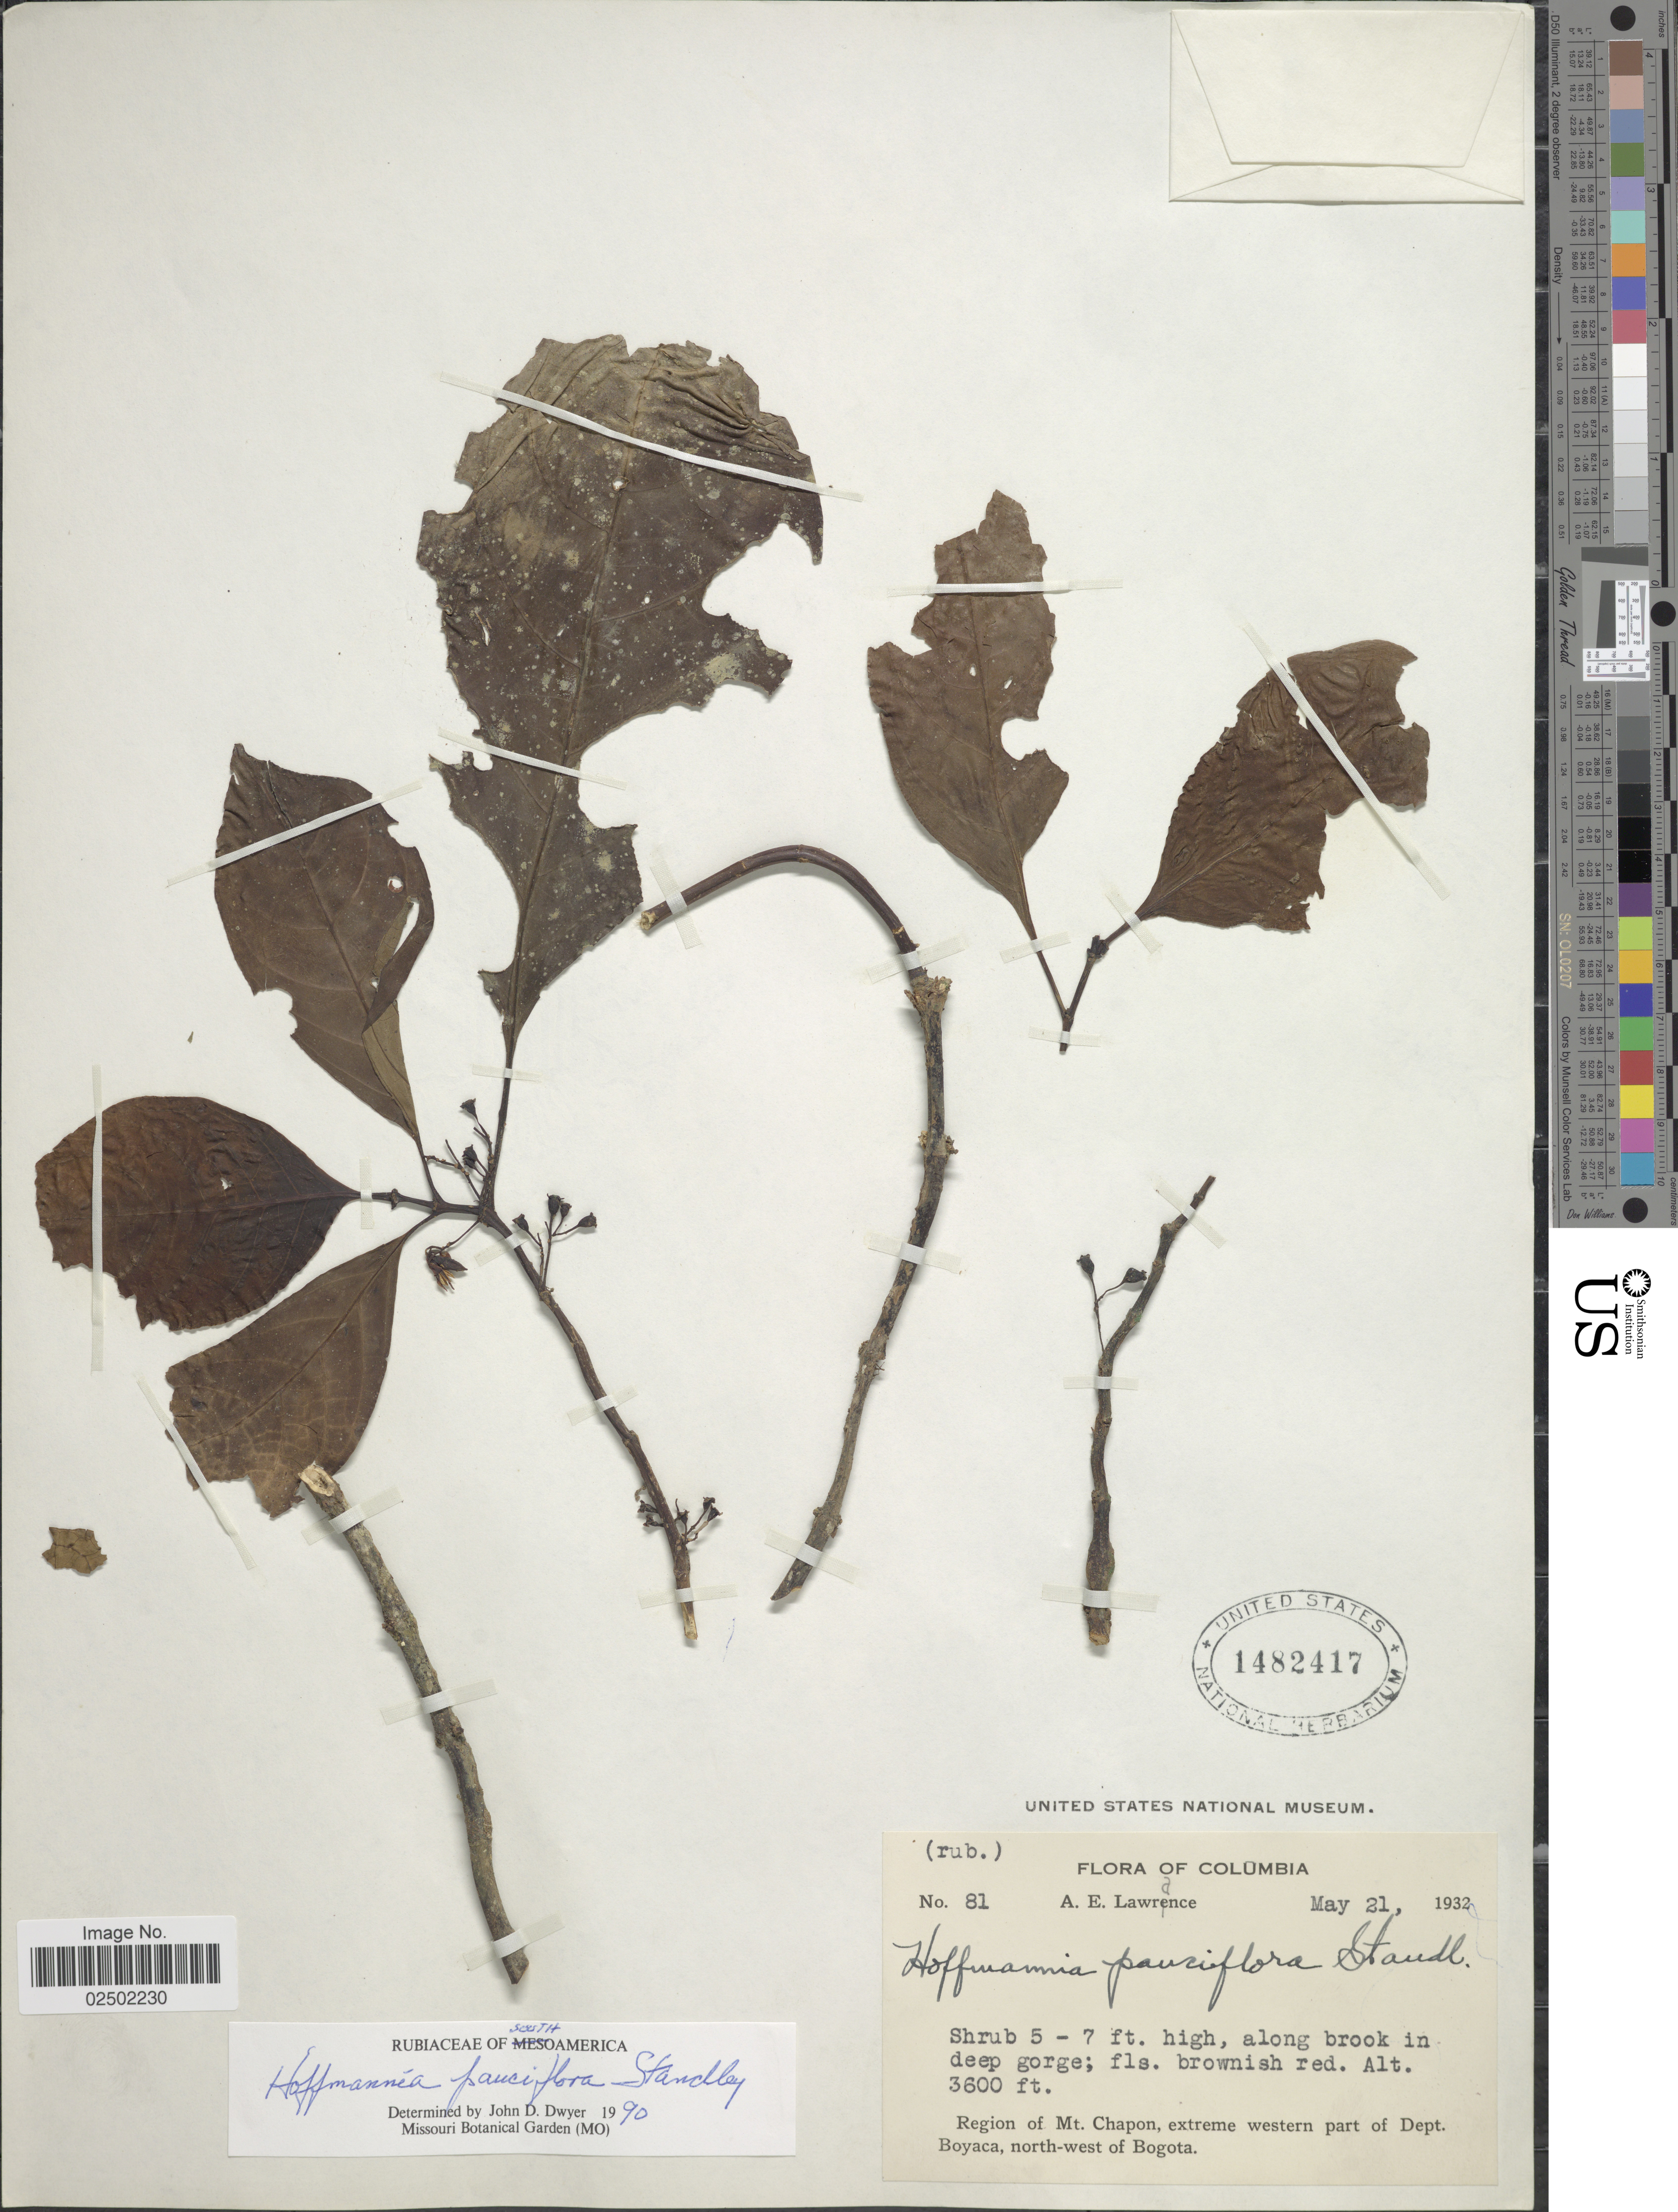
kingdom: Plantae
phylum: Tracheophyta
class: Magnoliopsida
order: Gentianales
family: Rubiaceae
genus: Hoffmannia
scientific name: Hoffmannia pauciflora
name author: Standl.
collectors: A. Lawrance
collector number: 81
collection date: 1932-05-21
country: Colombia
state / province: Boyacá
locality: Region of Mt. Chapon, extreme western part of Dept. Boyaca, north-west of Bogota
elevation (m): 1097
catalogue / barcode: US 1482417